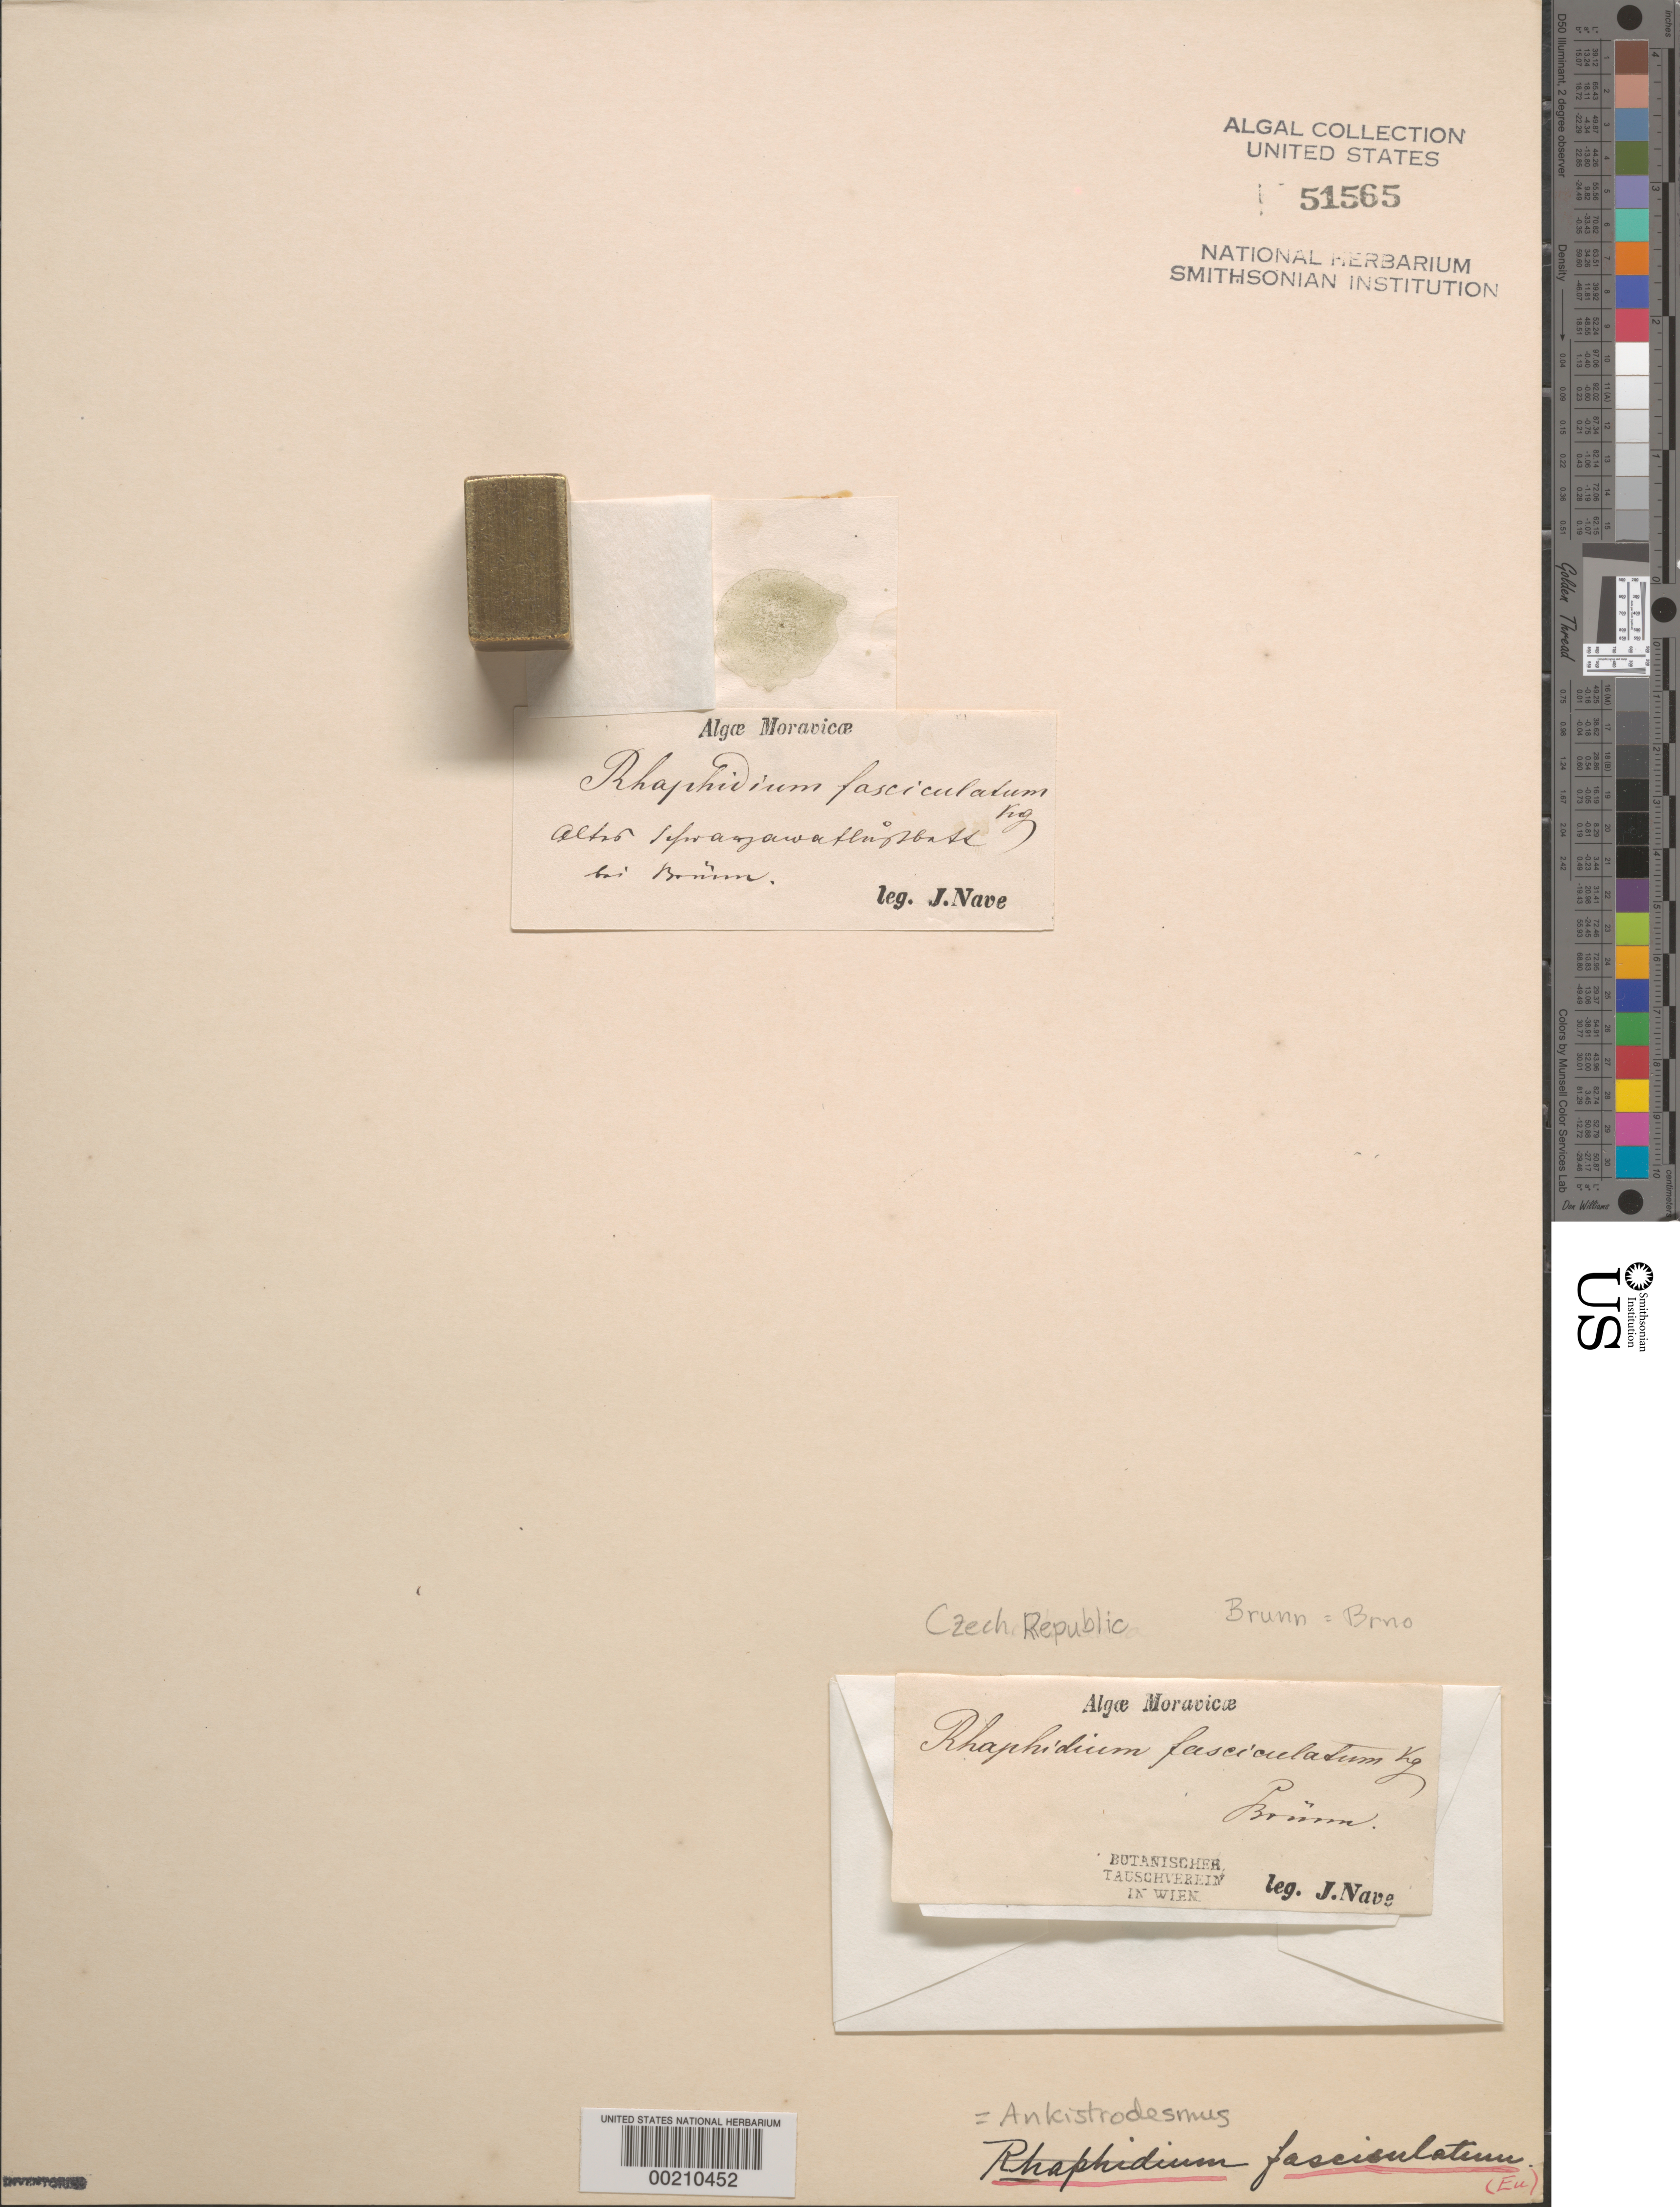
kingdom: Plantae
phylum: Chlorophyta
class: Chlorophyceae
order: Sphaeropleales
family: Selenastraceae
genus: Ankistrodesmus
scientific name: Ankistrodesmus fascicularis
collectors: J. Nave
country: Czechia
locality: Brno (brunn), moravia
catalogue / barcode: US 51565